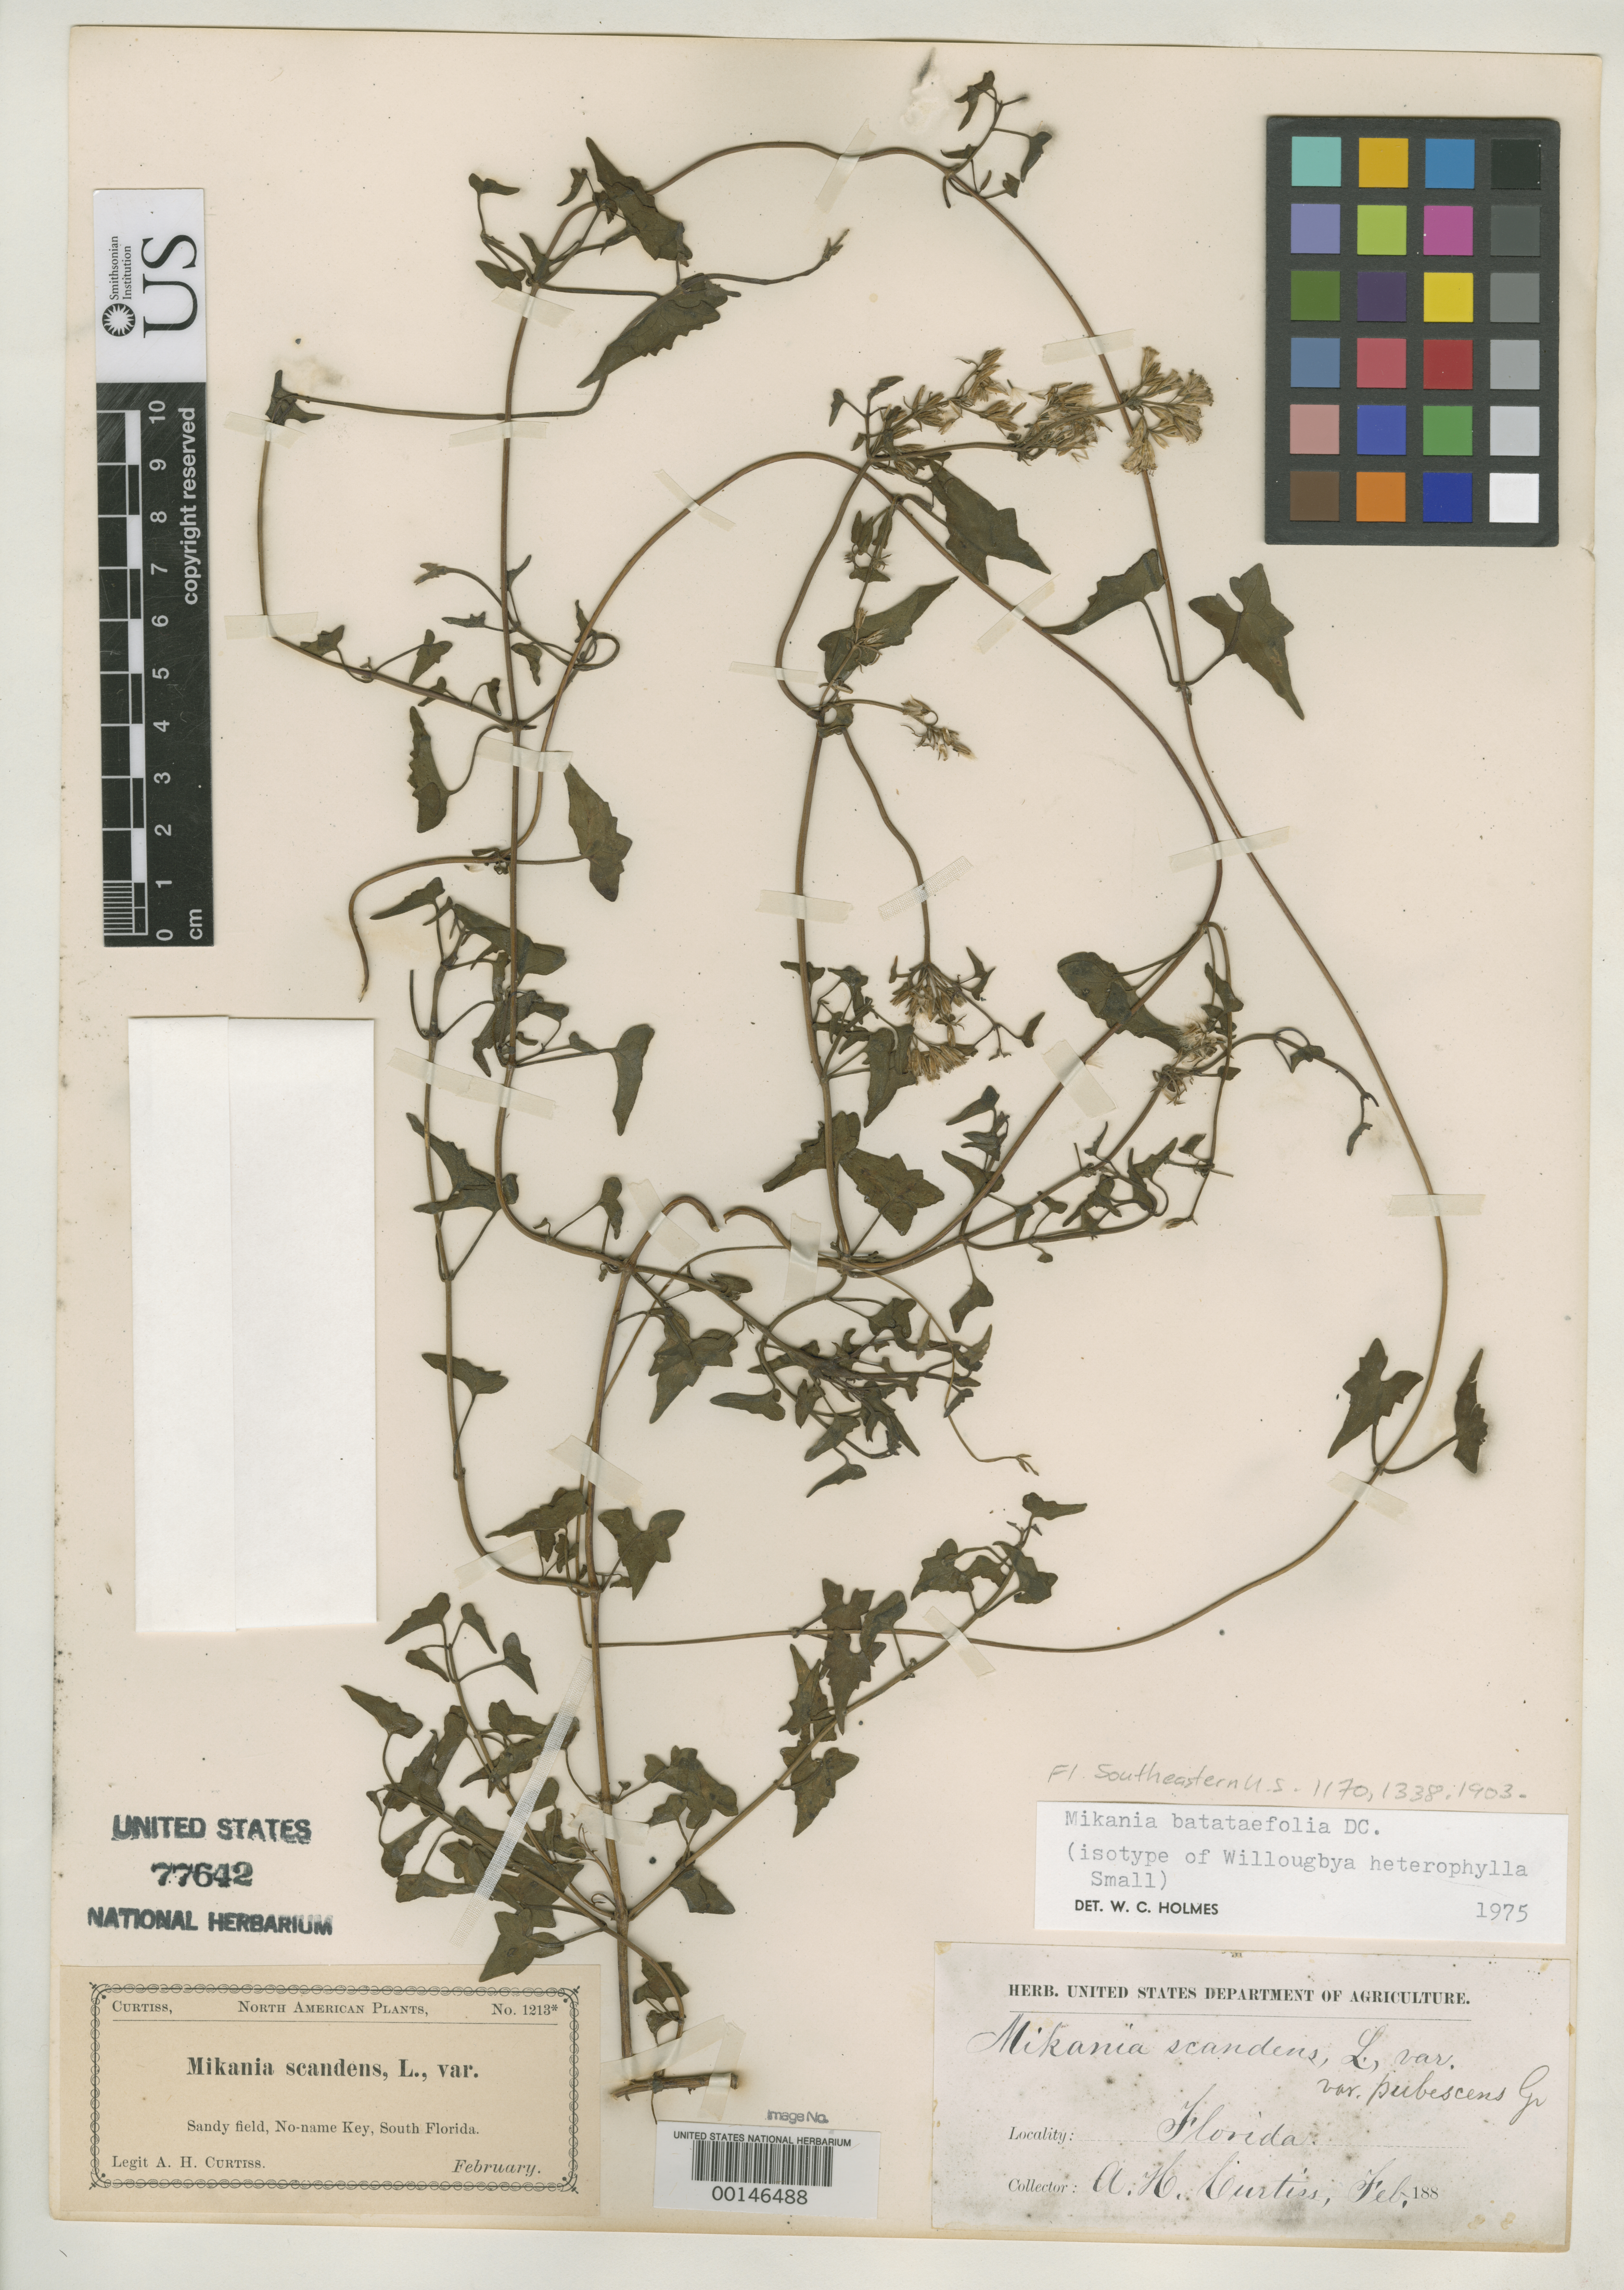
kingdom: Plantae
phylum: Tracheophyta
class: Magnoliopsida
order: Asterales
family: Asteraceae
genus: Willoughbya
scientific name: Willoughbya heterophylla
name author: Small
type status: Isotype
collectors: A. H. Curtiss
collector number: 1213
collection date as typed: Feb 188-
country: United States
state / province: Florida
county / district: Monroe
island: No-name Key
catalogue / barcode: US 77642